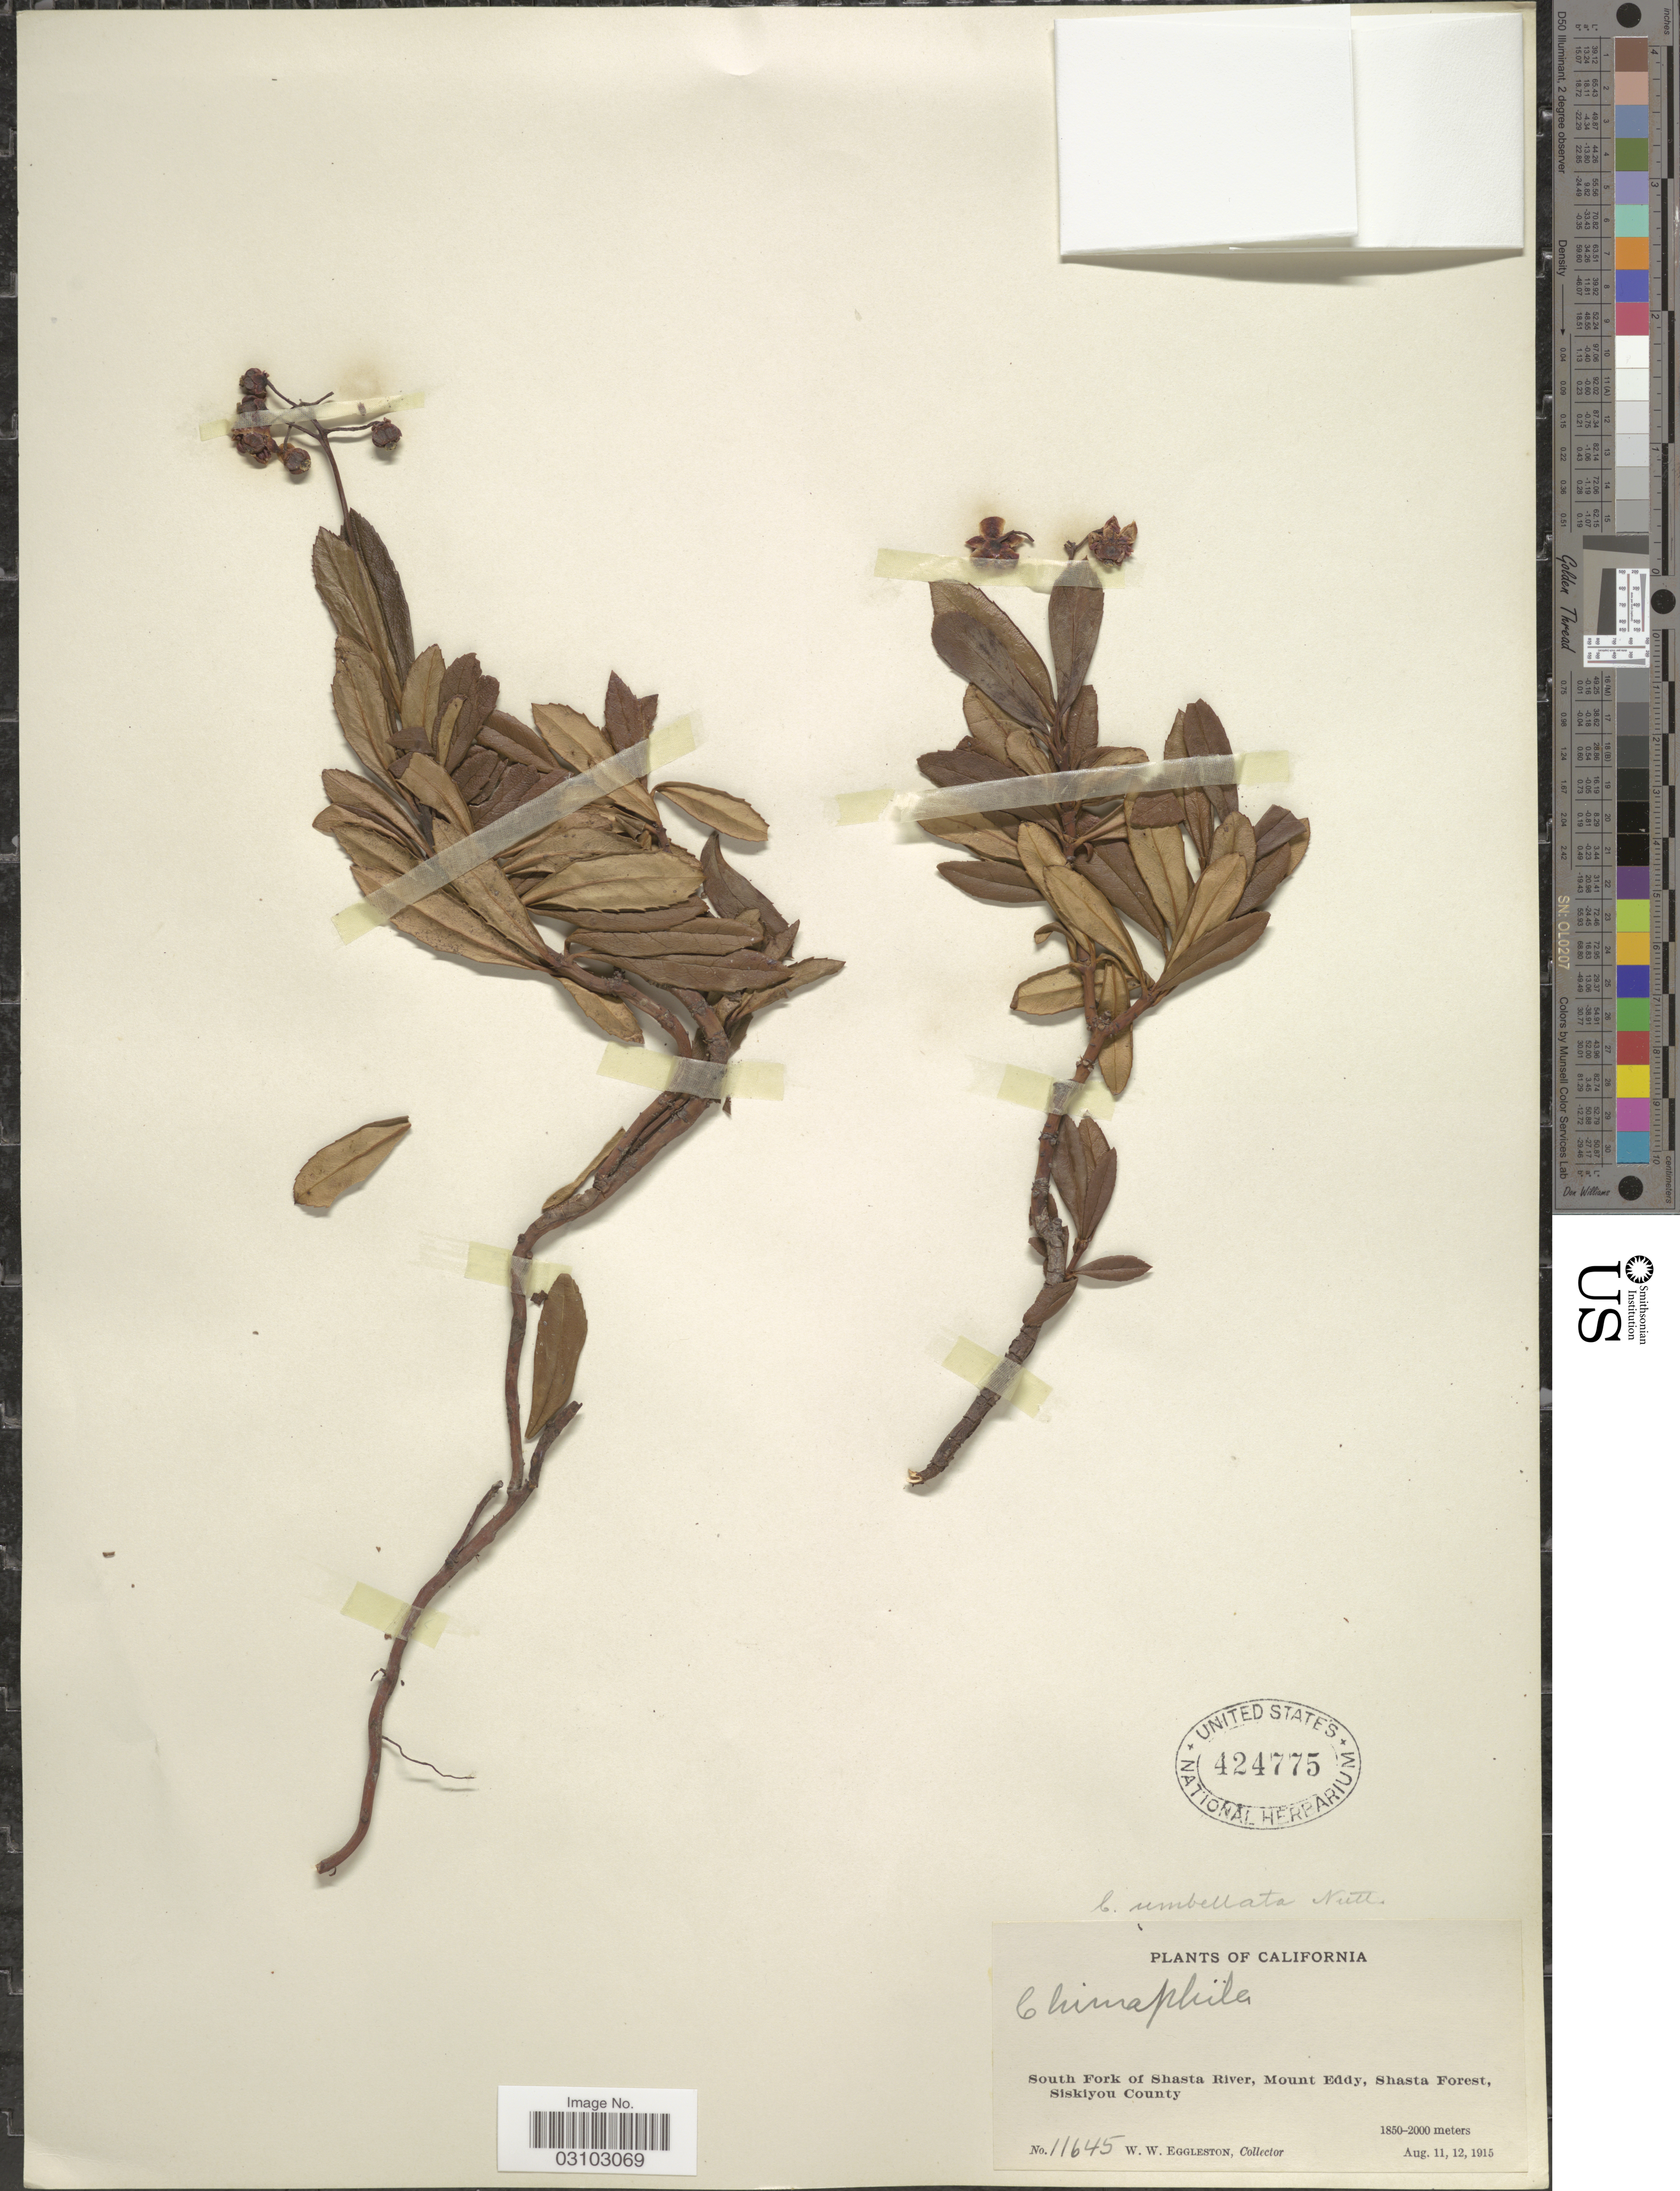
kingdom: Plantae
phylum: Tracheophyta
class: Magnoliopsida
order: Ericales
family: Ericaceae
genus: Chimaphila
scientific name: Chimaphila umbellata var. occidentalis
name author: (Rydb.) S.F. Blake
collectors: W. W. Eggleston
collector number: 11645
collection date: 1915-08-11/1915-08-12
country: United States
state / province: California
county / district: Siskiyou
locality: South Fork of Shasta River, Mount Eddy, Shasta Forest, Siskiyou County.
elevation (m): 1850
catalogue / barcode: US 424775